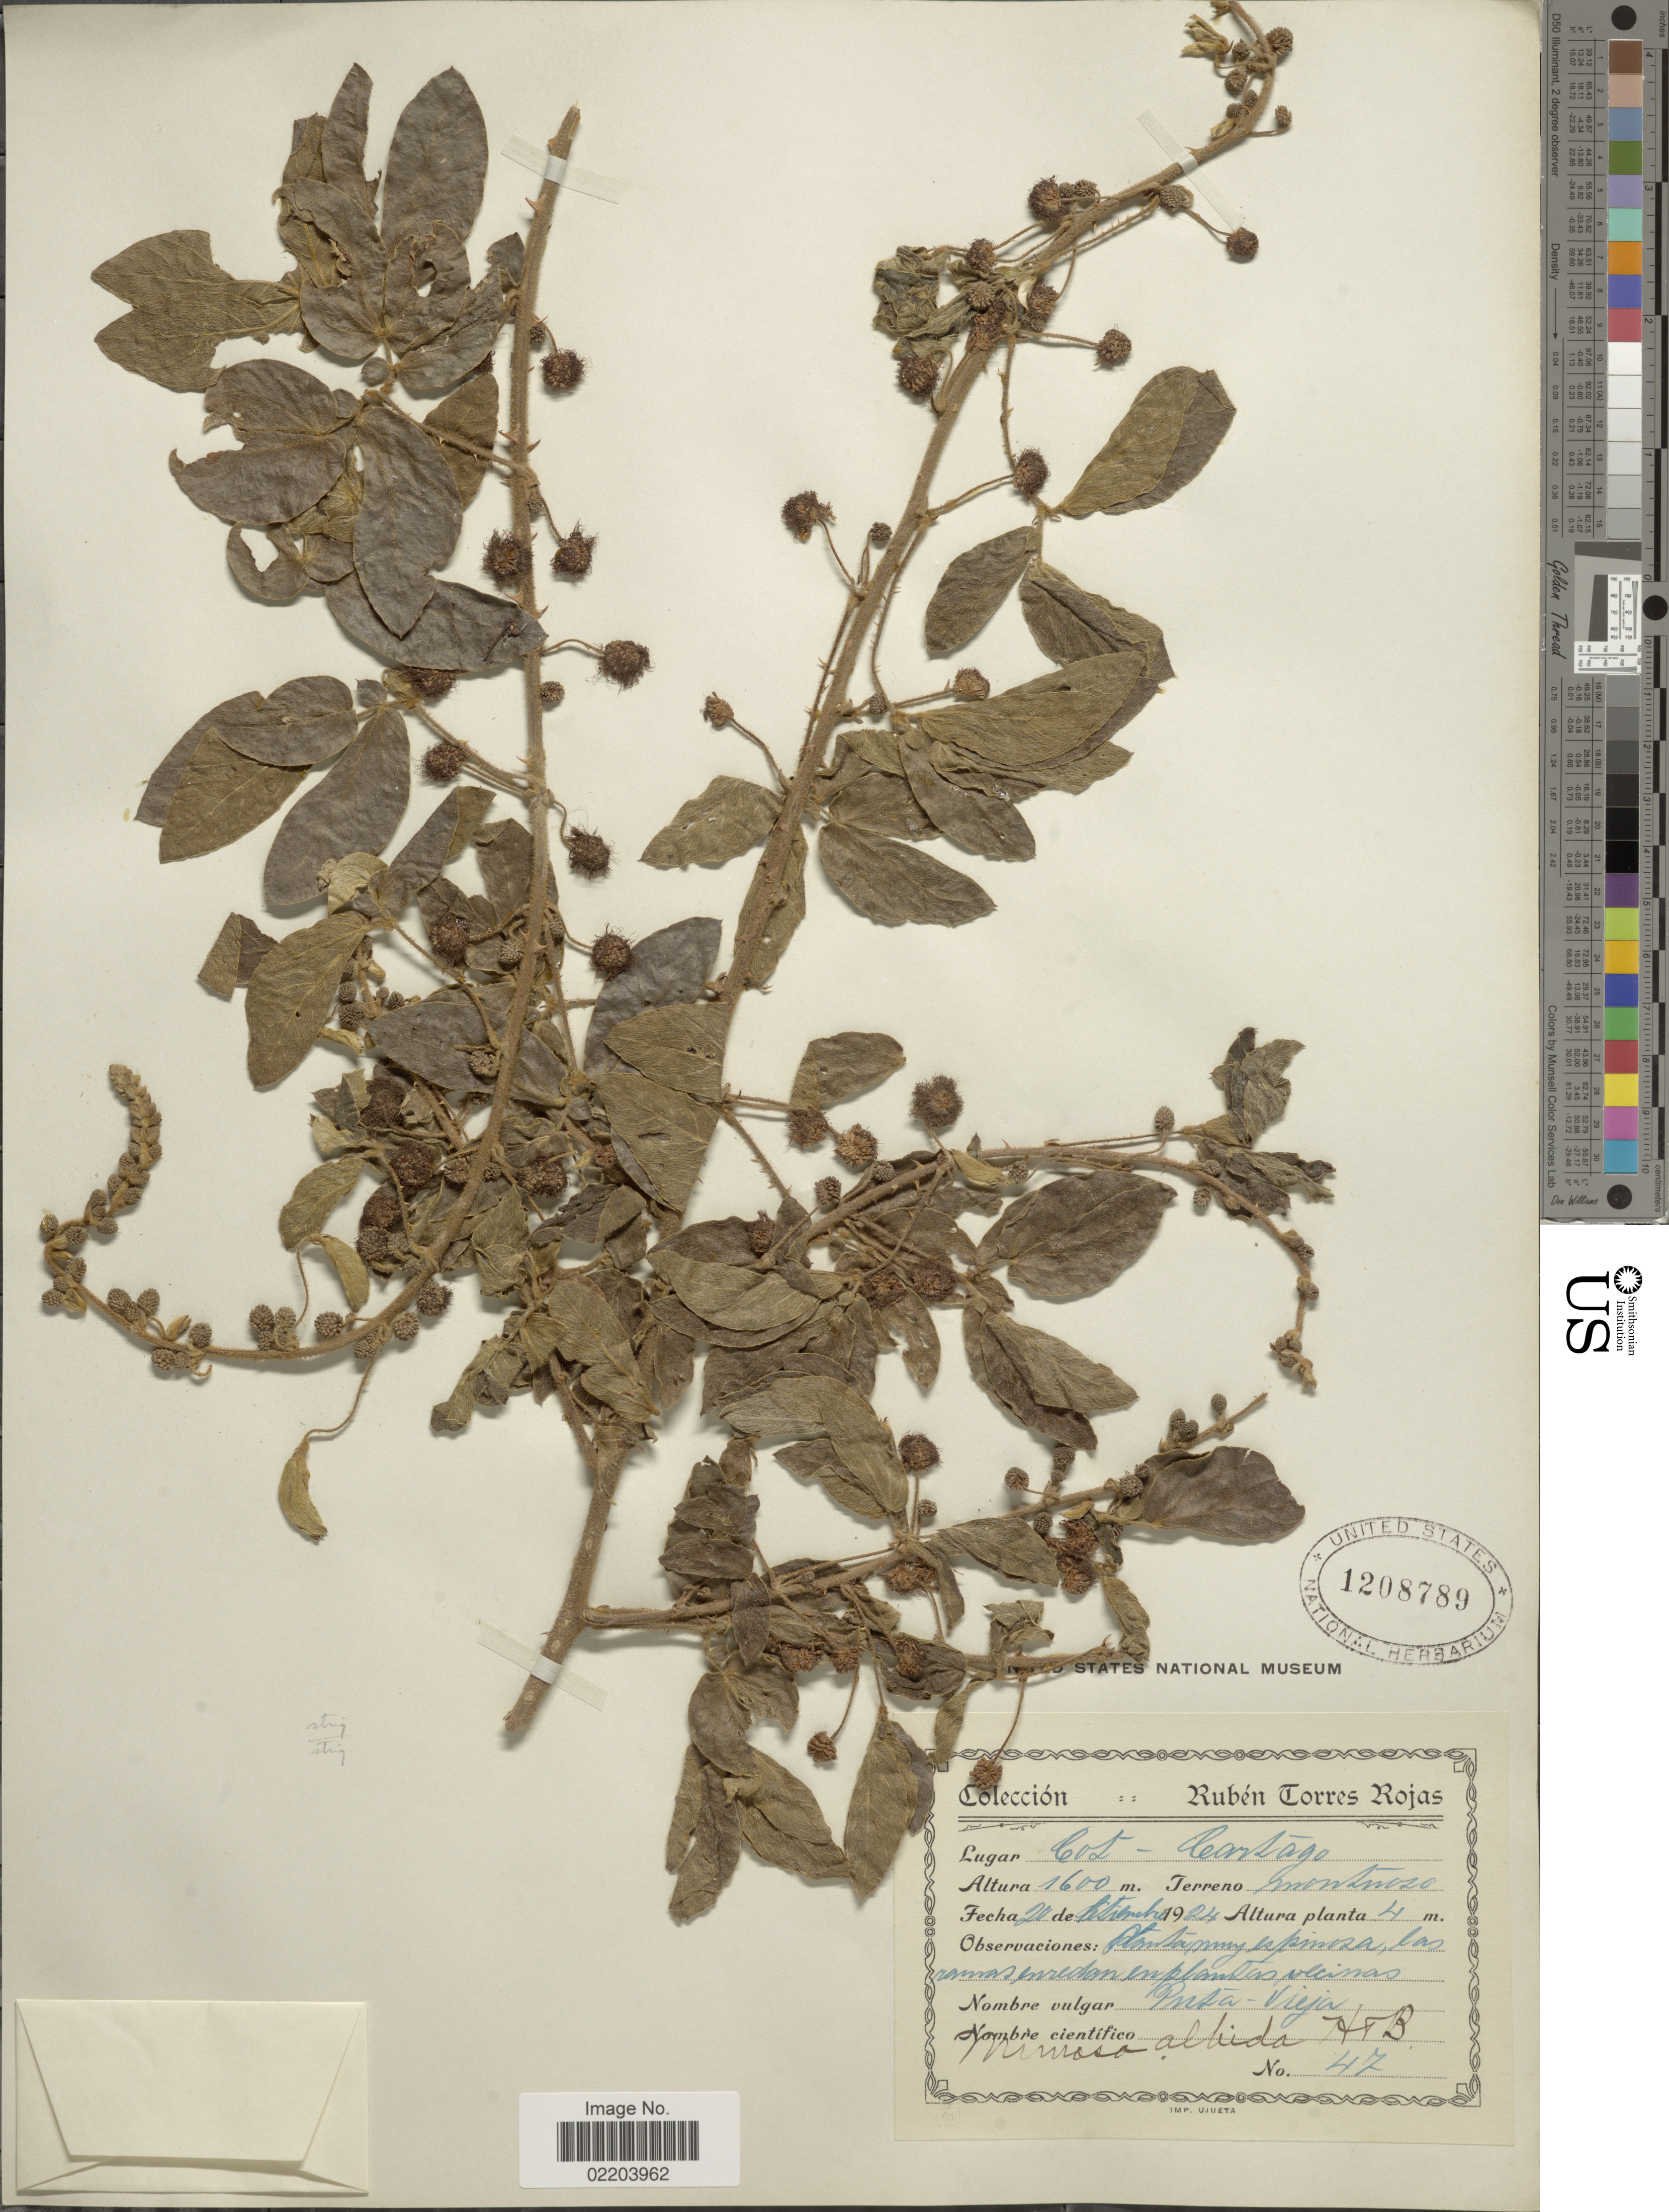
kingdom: Plantae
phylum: Tracheophyta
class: Magnoliopsida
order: Fabales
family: Fabaceae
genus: Mimosa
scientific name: Mimosa albida var. strigosa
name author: (Willd.) B.L. Rob.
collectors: R. Torres Rojas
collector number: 47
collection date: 1924-09-20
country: Costa Rica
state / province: Cartago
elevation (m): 1600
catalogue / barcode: US 1208789